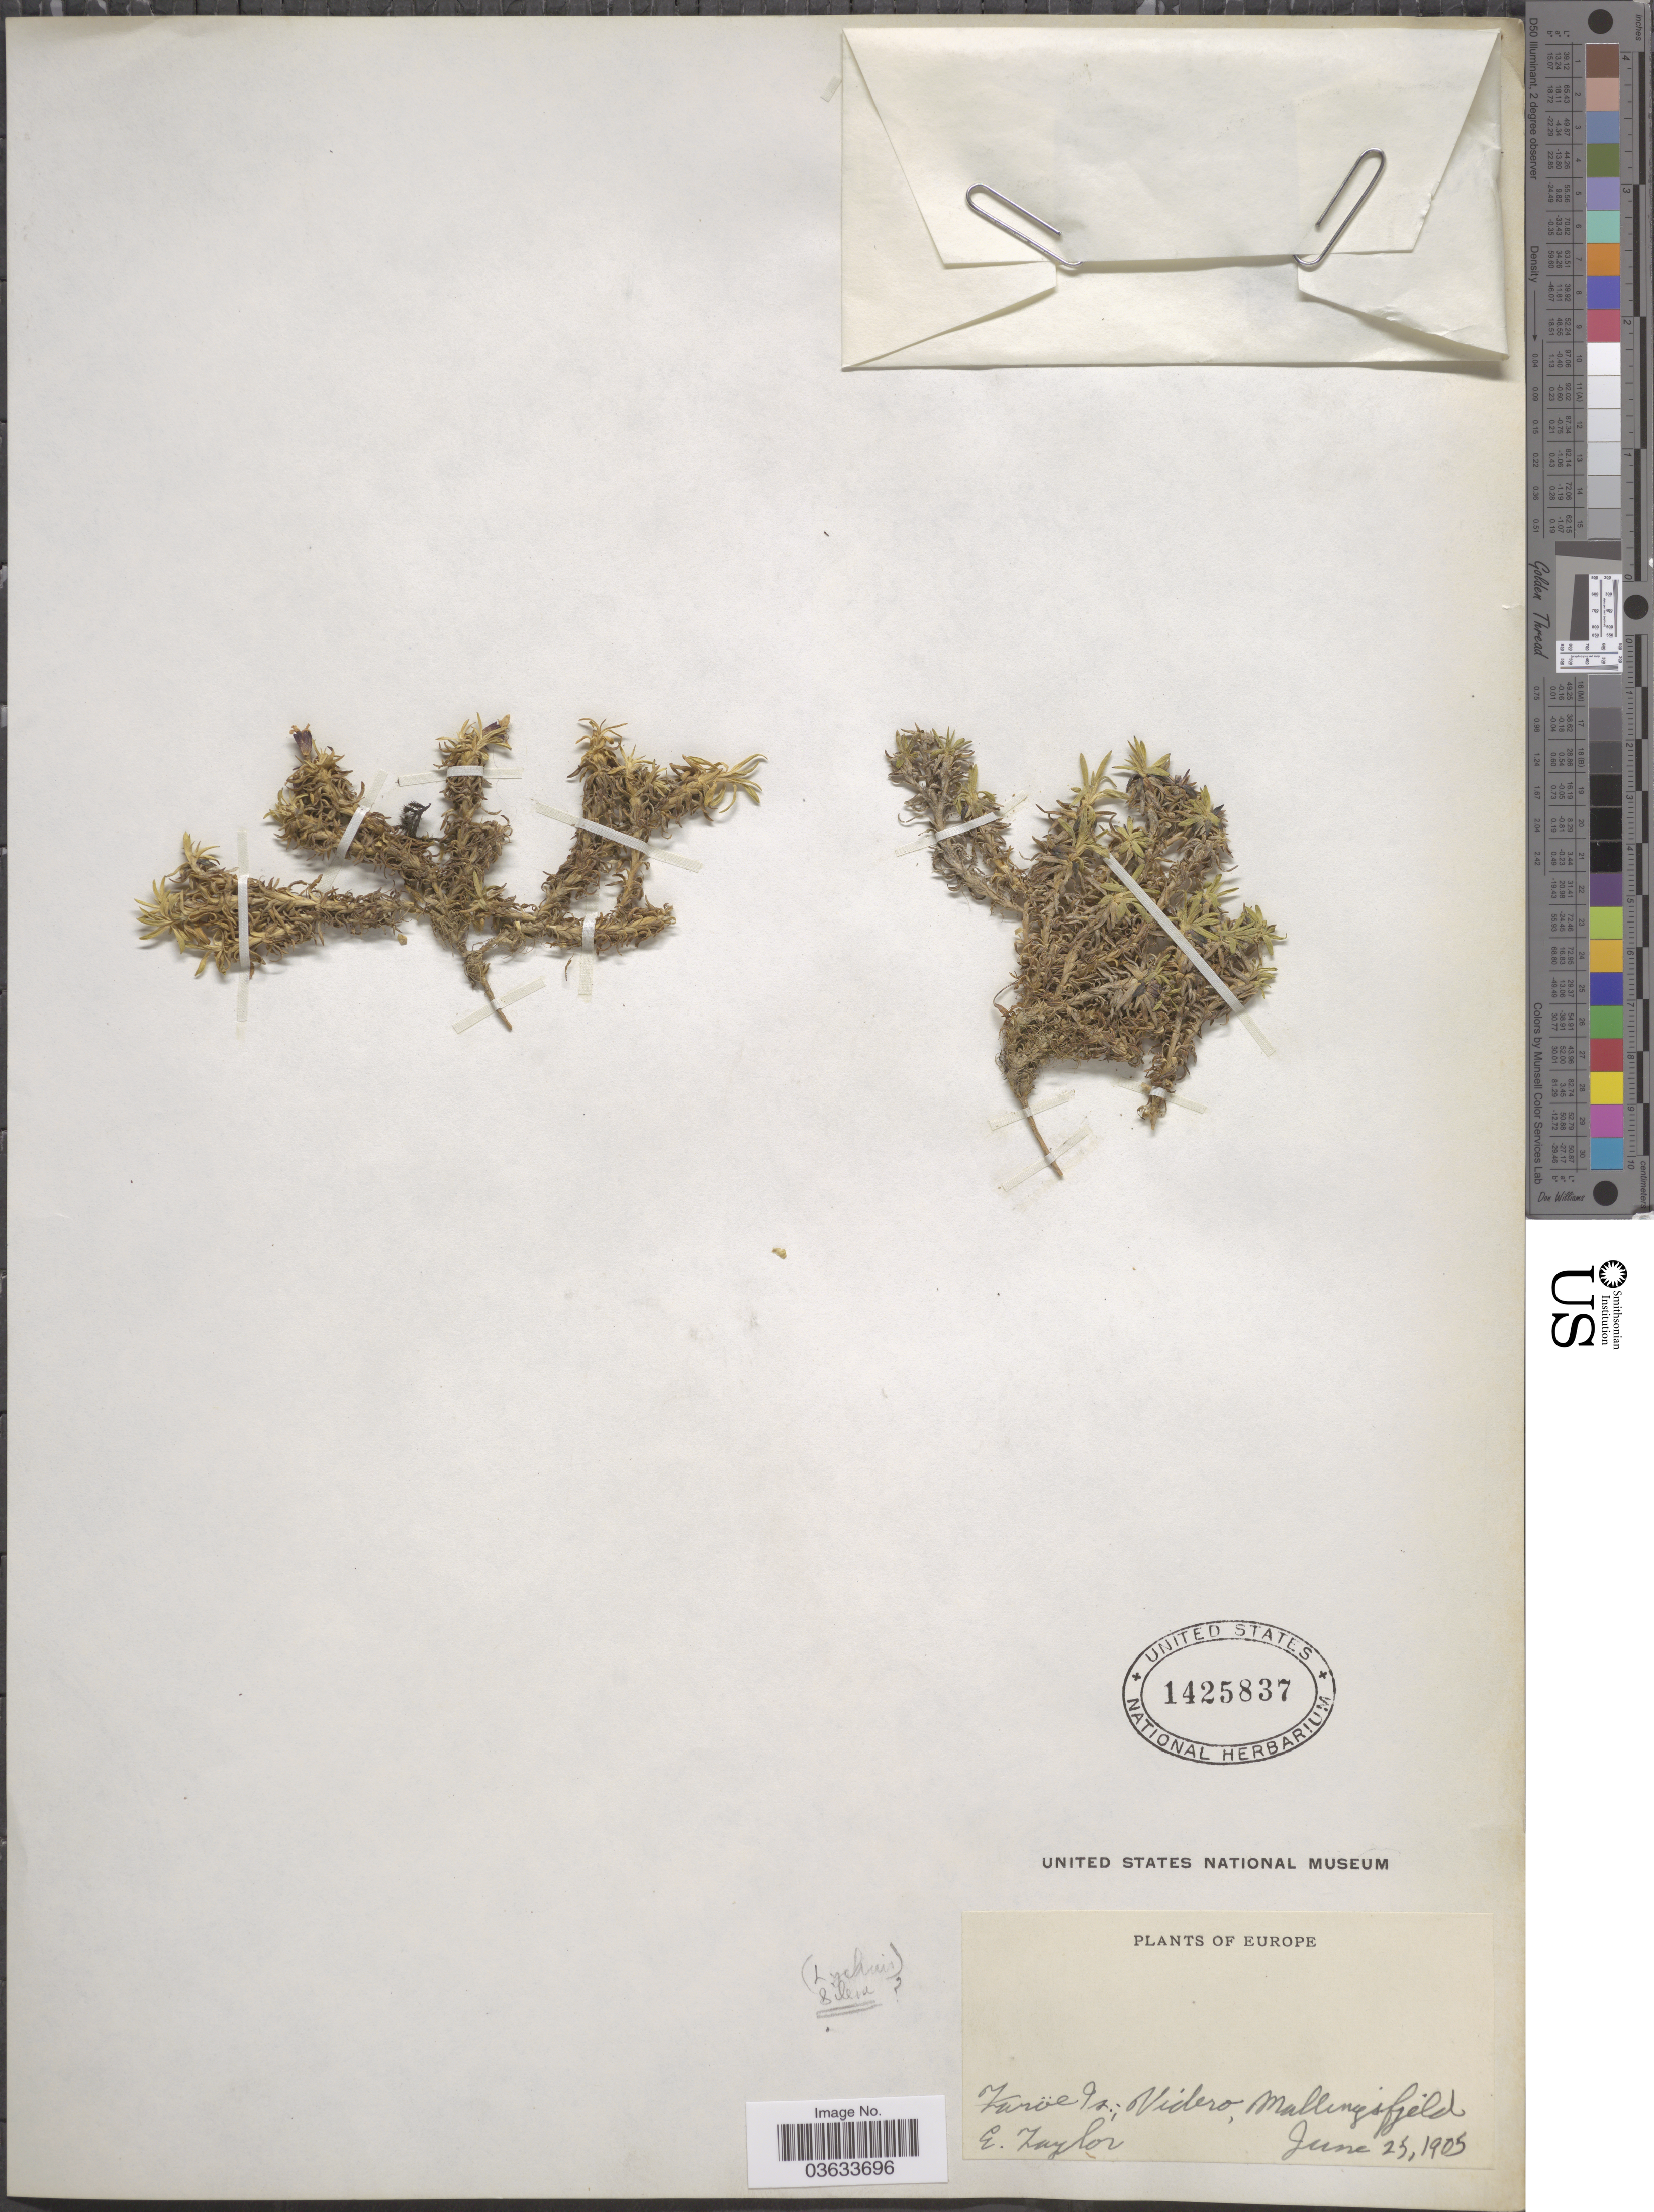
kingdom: Plantae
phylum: Tracheophyta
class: Magnoliopsida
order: Caryophyllales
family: Caryophyllaceae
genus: Silene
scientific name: Silene sp.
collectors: E. Taylor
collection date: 1905-06-25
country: Faroe Islands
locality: Europe. Faröe Is.; Videro, Mallingsfjeld.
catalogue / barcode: US 1425837